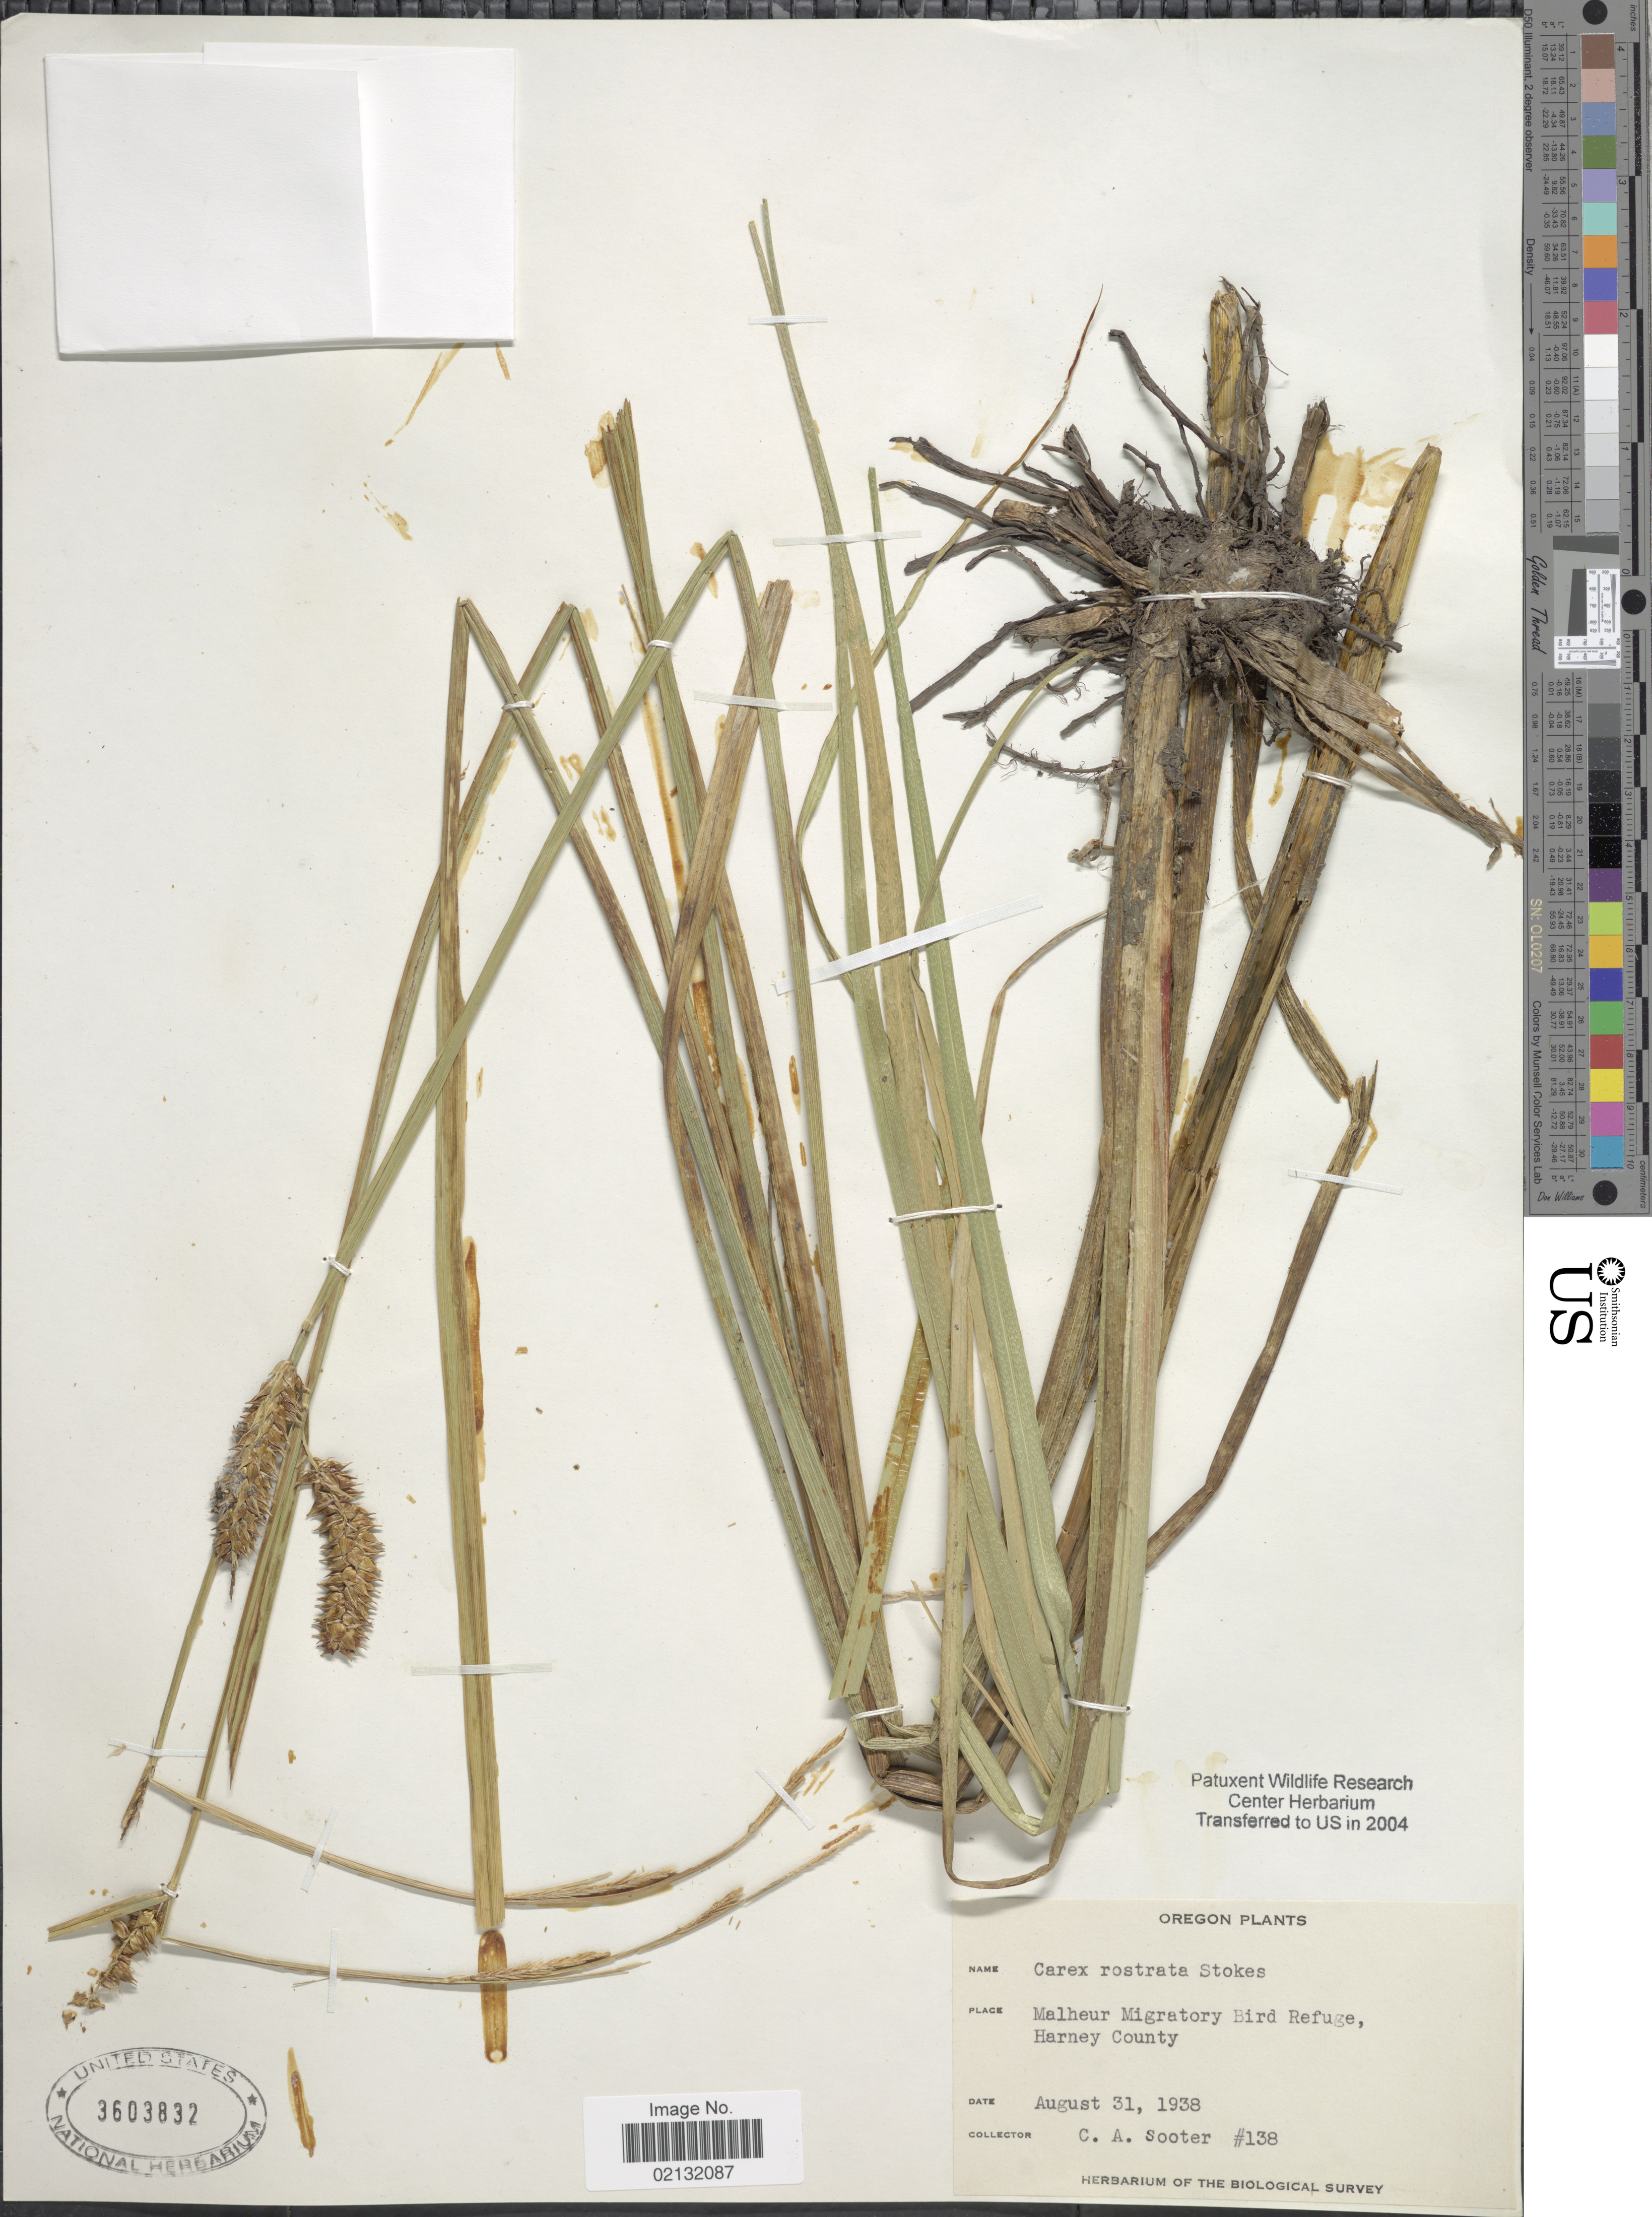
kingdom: Plantae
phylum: Tracheophyta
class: Liliopsida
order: Poales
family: Cyperaceae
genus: Carex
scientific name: Carex rostrata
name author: Stokes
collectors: C. Sooter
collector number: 138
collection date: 1938-08-31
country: United States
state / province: Oregon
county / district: Harney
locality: Malheur Migratory Bird Refuge, Harney County.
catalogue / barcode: US 3603832